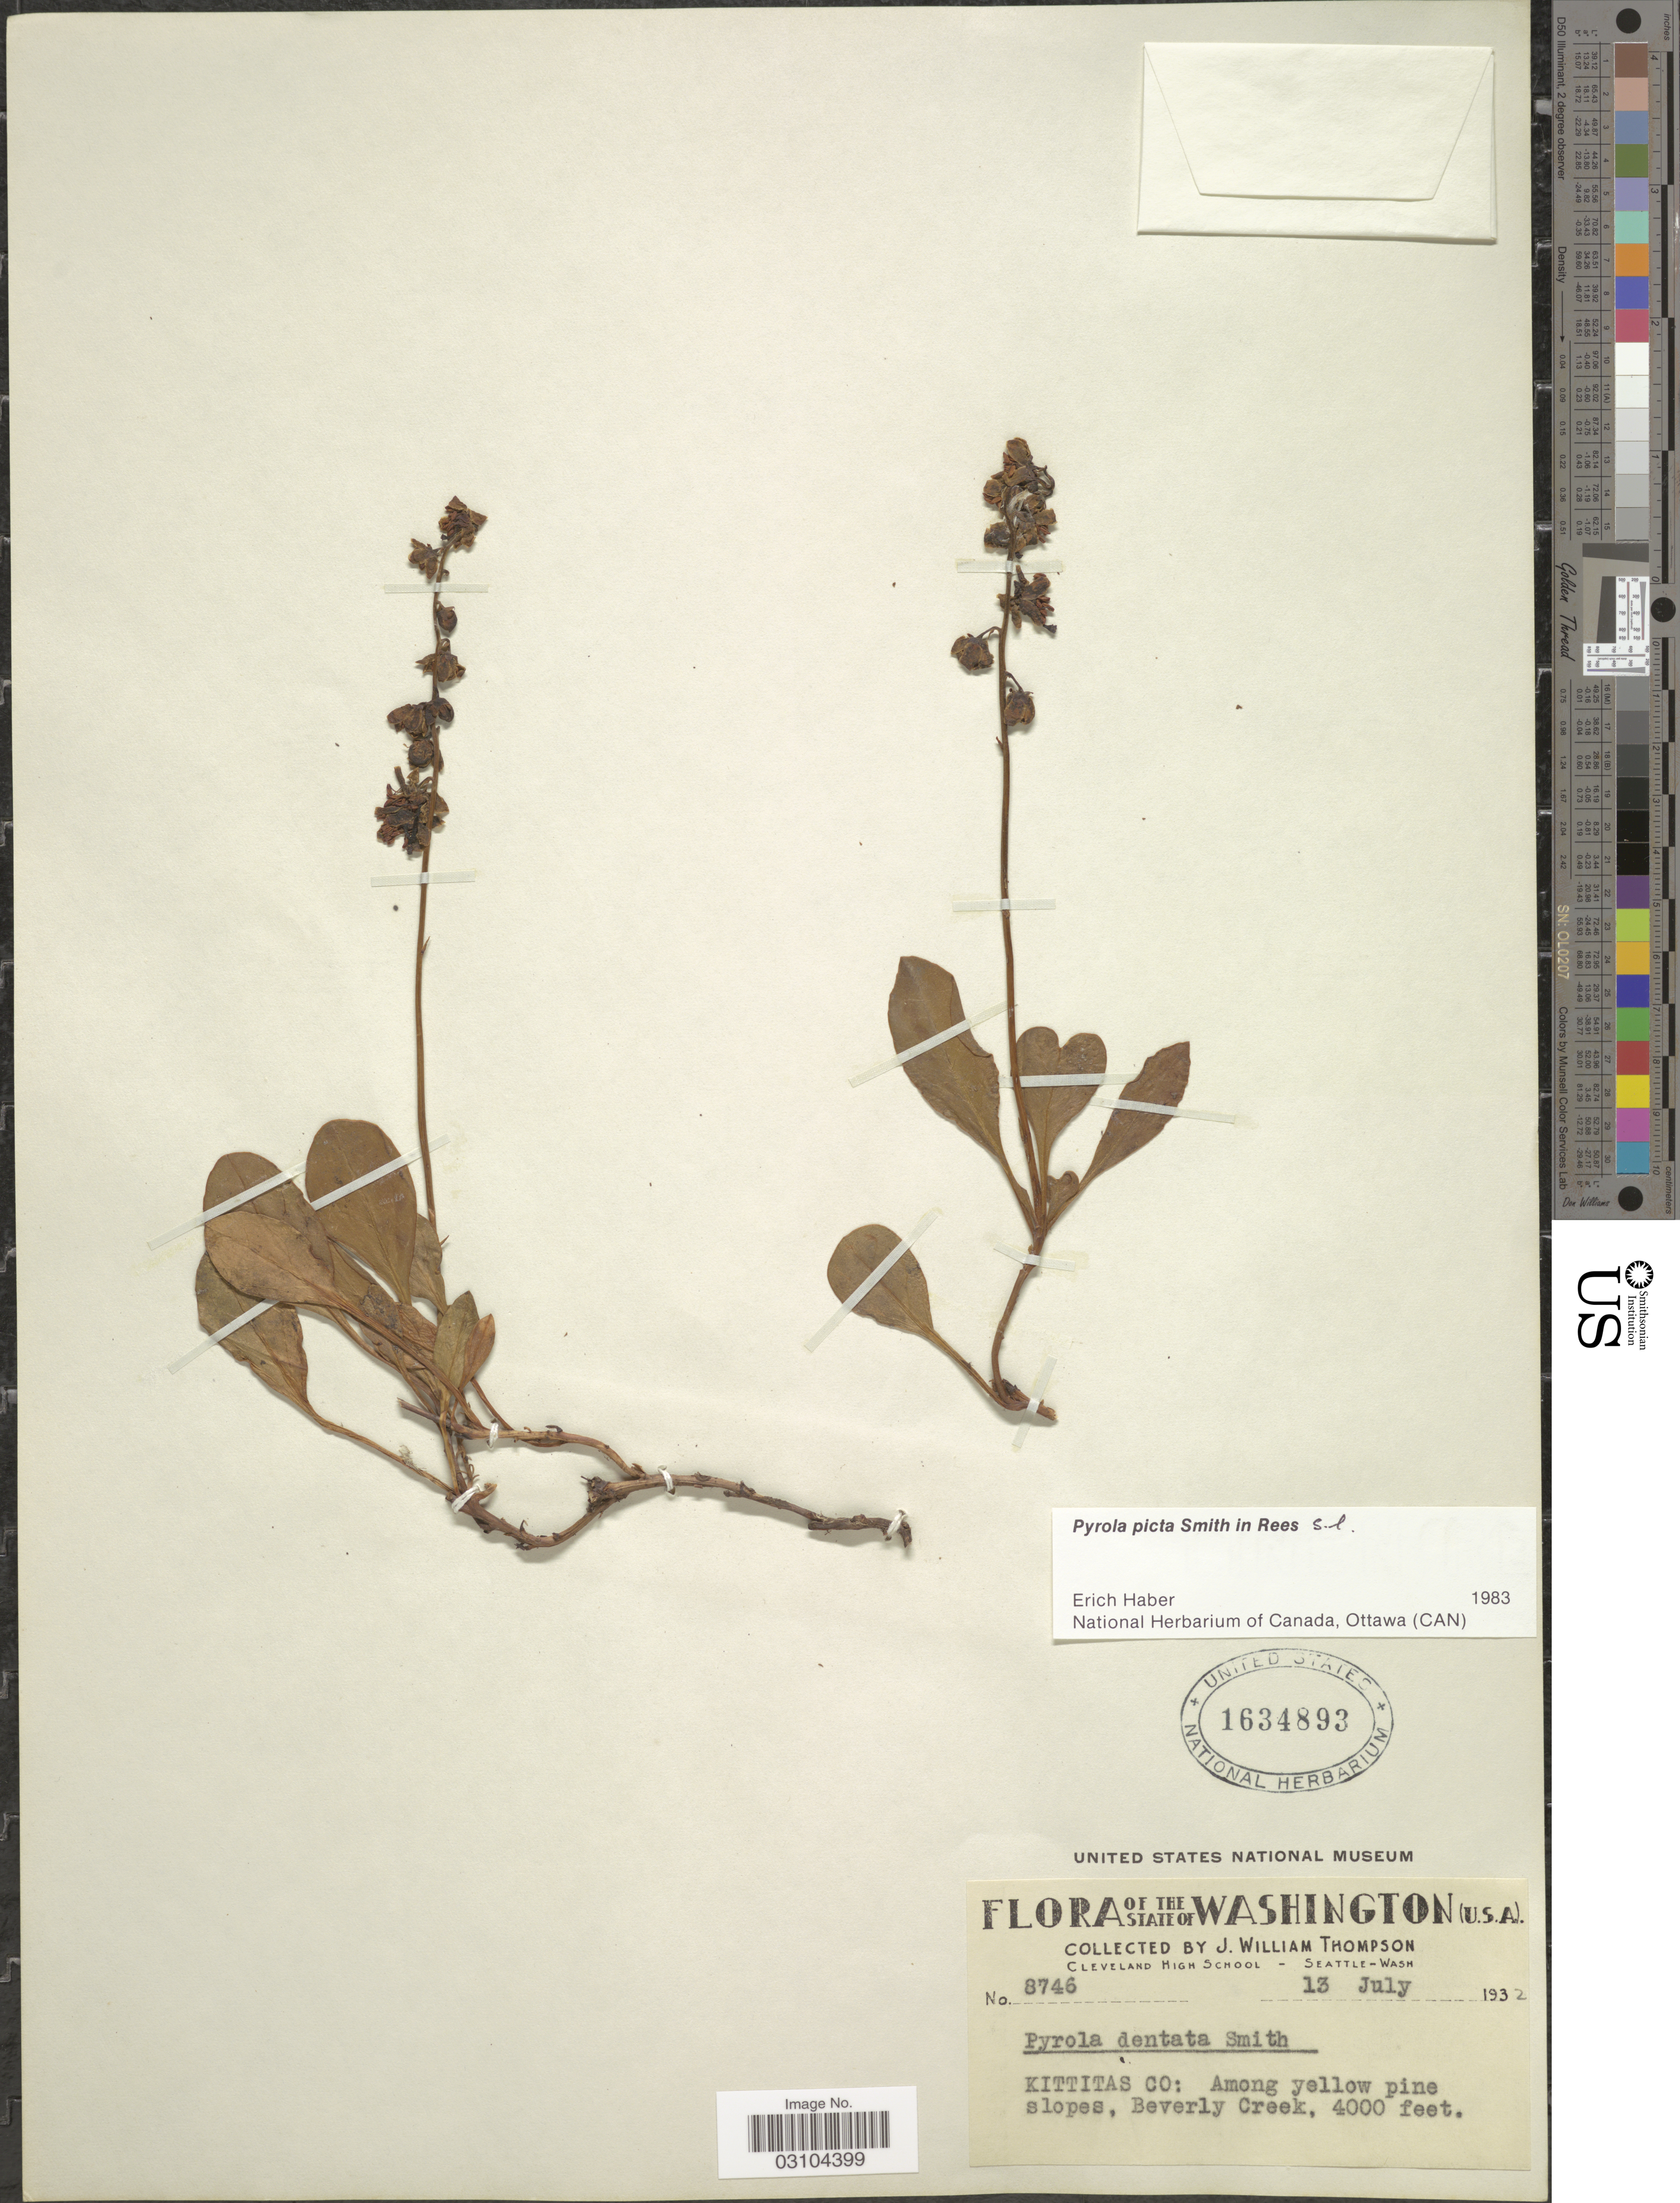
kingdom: Plantae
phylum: Tracheophyta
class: Magnoliopsida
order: Ericales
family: Ericaceae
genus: Pyrola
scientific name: Pyrola picta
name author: Sm. in Rees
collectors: J. W. Thompson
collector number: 8746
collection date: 1932-07-13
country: United States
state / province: Washington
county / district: Kittitas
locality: Kittitas Co: Among yellow pine slopes, Beverly Creek.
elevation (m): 1219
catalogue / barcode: US 1634893